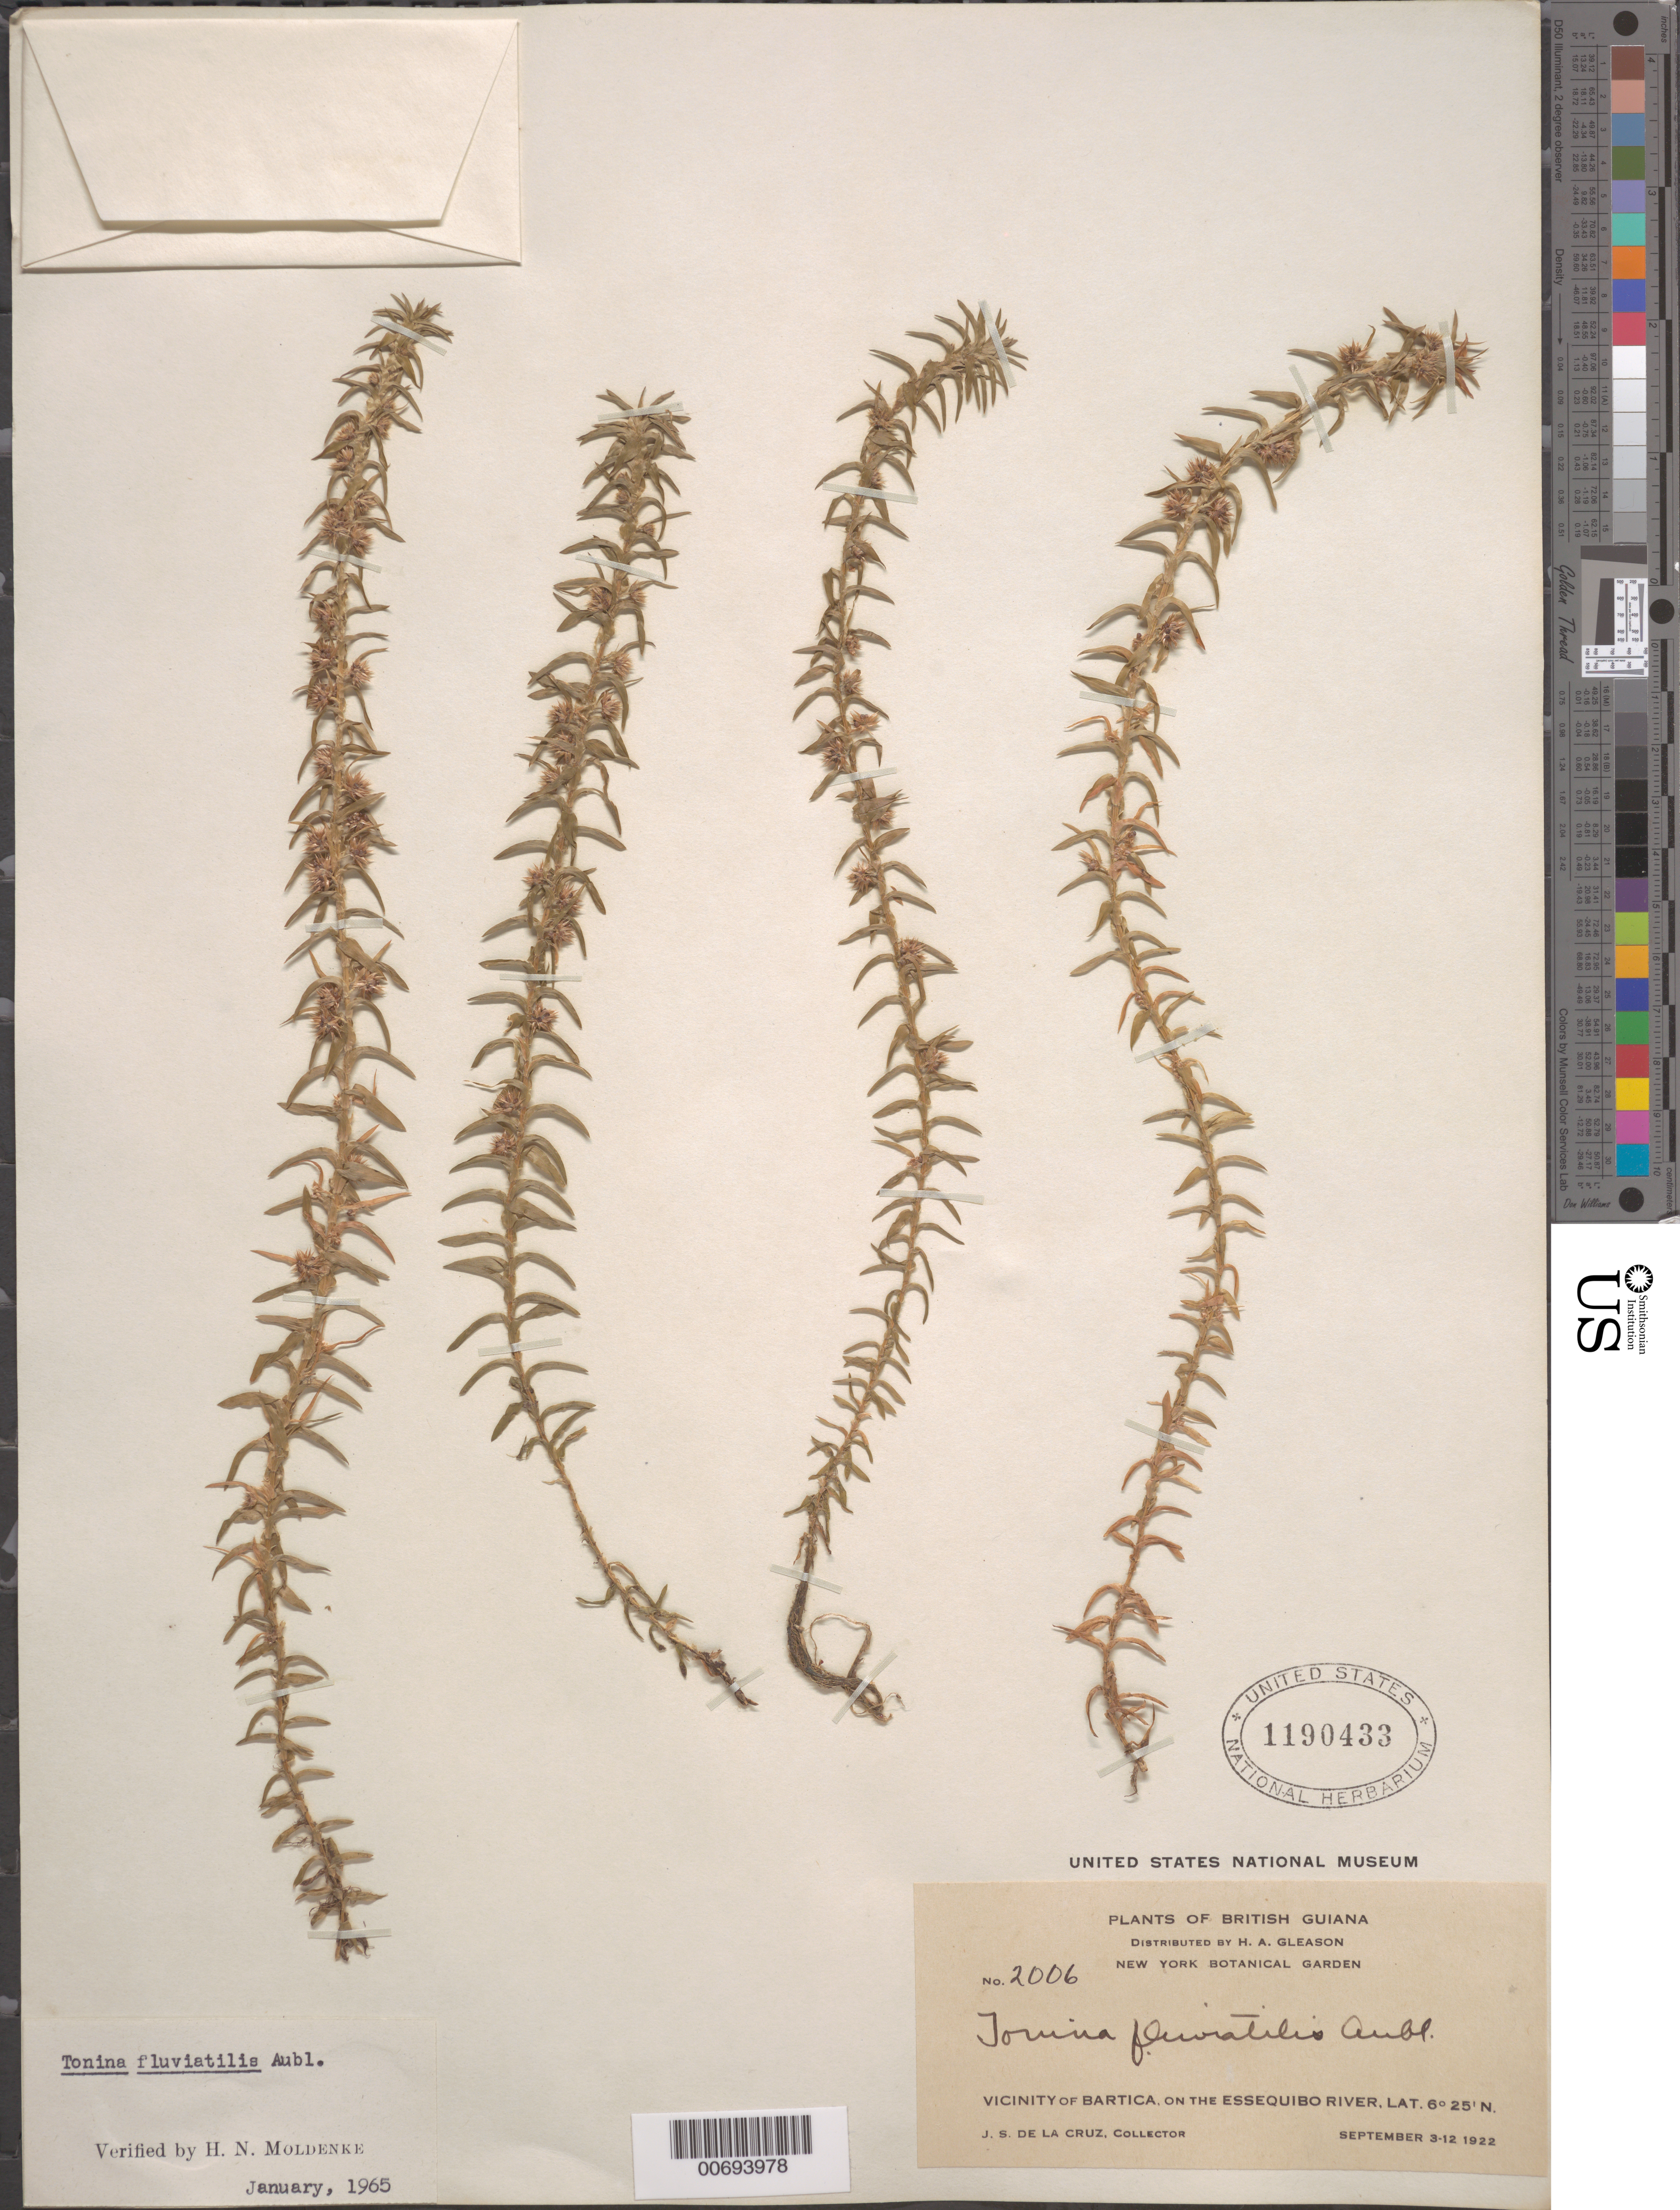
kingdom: Plantae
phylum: Tracheophyta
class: Liliopsida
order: Poales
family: Eriocaulaceae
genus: Tonina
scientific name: Tonina fluviatilis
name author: Aubl.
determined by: Moldenke, H. N.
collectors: J. S. de la Cruz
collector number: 2006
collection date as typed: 3-Sep-22 to 12-Sep-22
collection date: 1922-09-03/1922-09-12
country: Guyana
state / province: Cuyuni-Mazaruni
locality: Bartica, vic., on the Essequibo River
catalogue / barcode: US 1190433